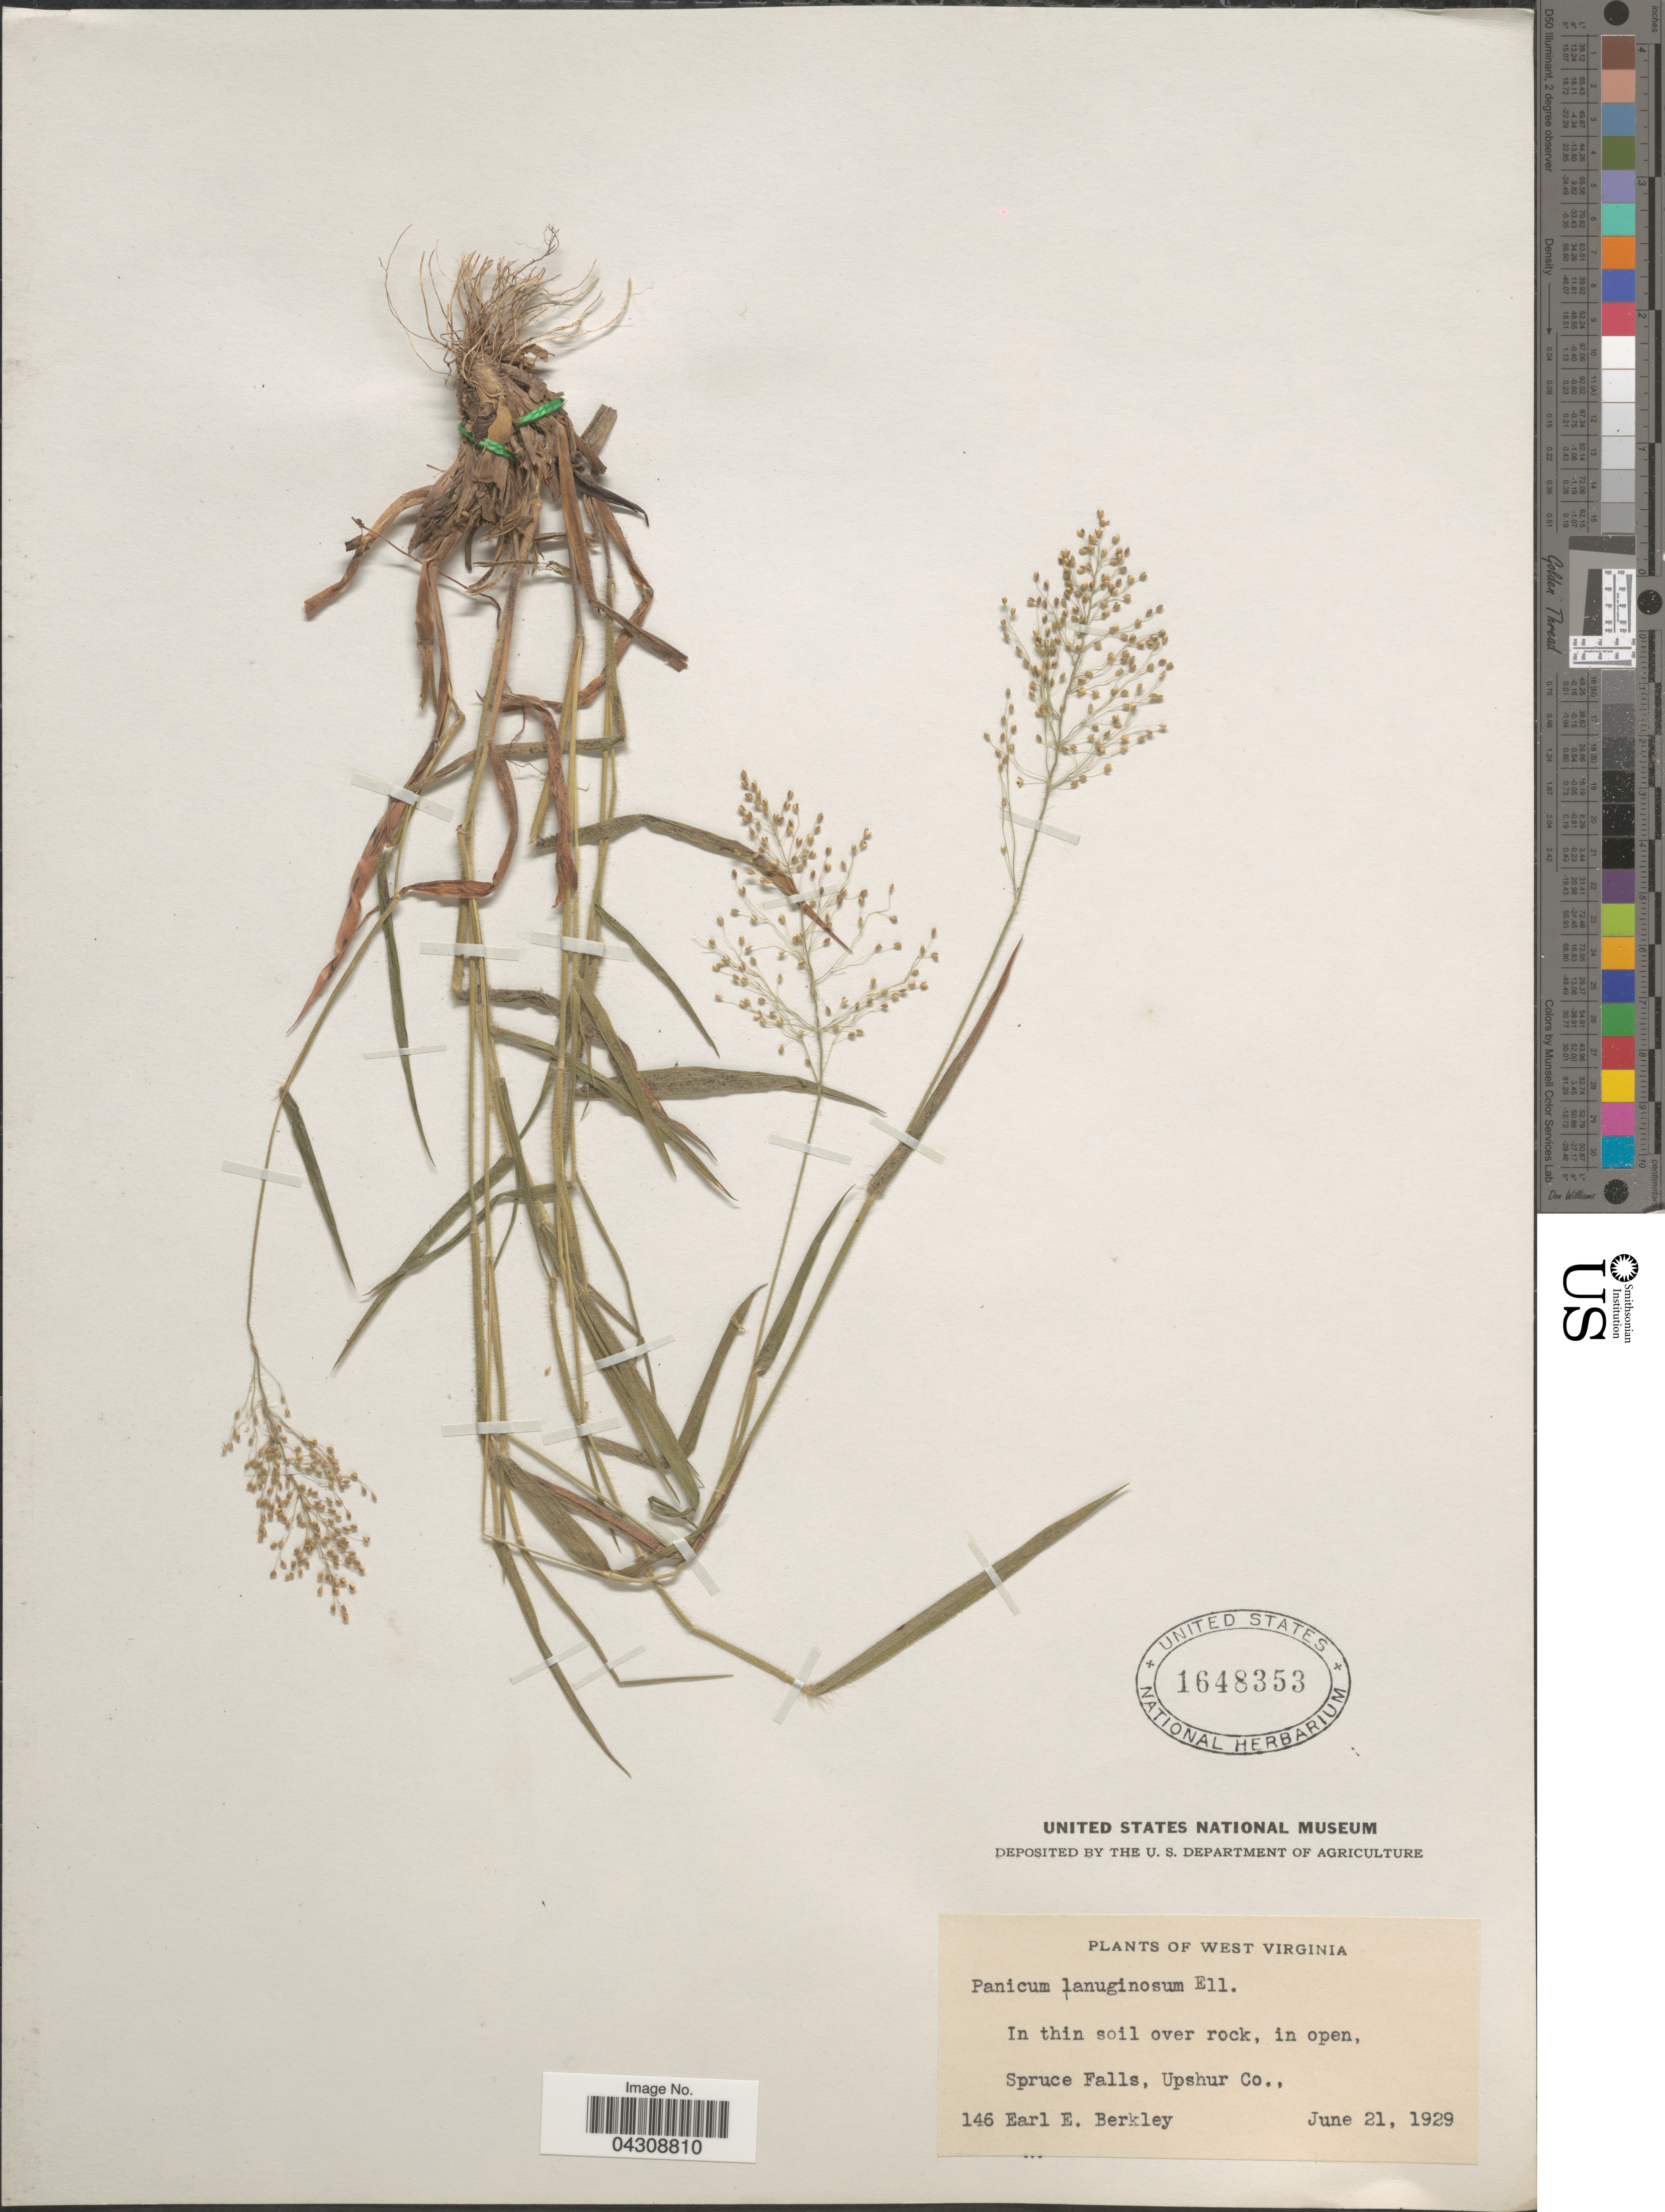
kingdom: Plantae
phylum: Tracheophyta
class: Liliopsida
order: Poales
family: Poaceae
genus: Dichanthelium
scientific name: Dichanthelium acuminatum var. acuminatum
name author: (Sw.) Gould & C.A. Clark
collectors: E. Berkley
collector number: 146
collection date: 1929-06-21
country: United States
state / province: West Virginia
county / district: Upshur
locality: In thin soil over rock, in open, Spruce Falls, Upshur Co.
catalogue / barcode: US 1648353